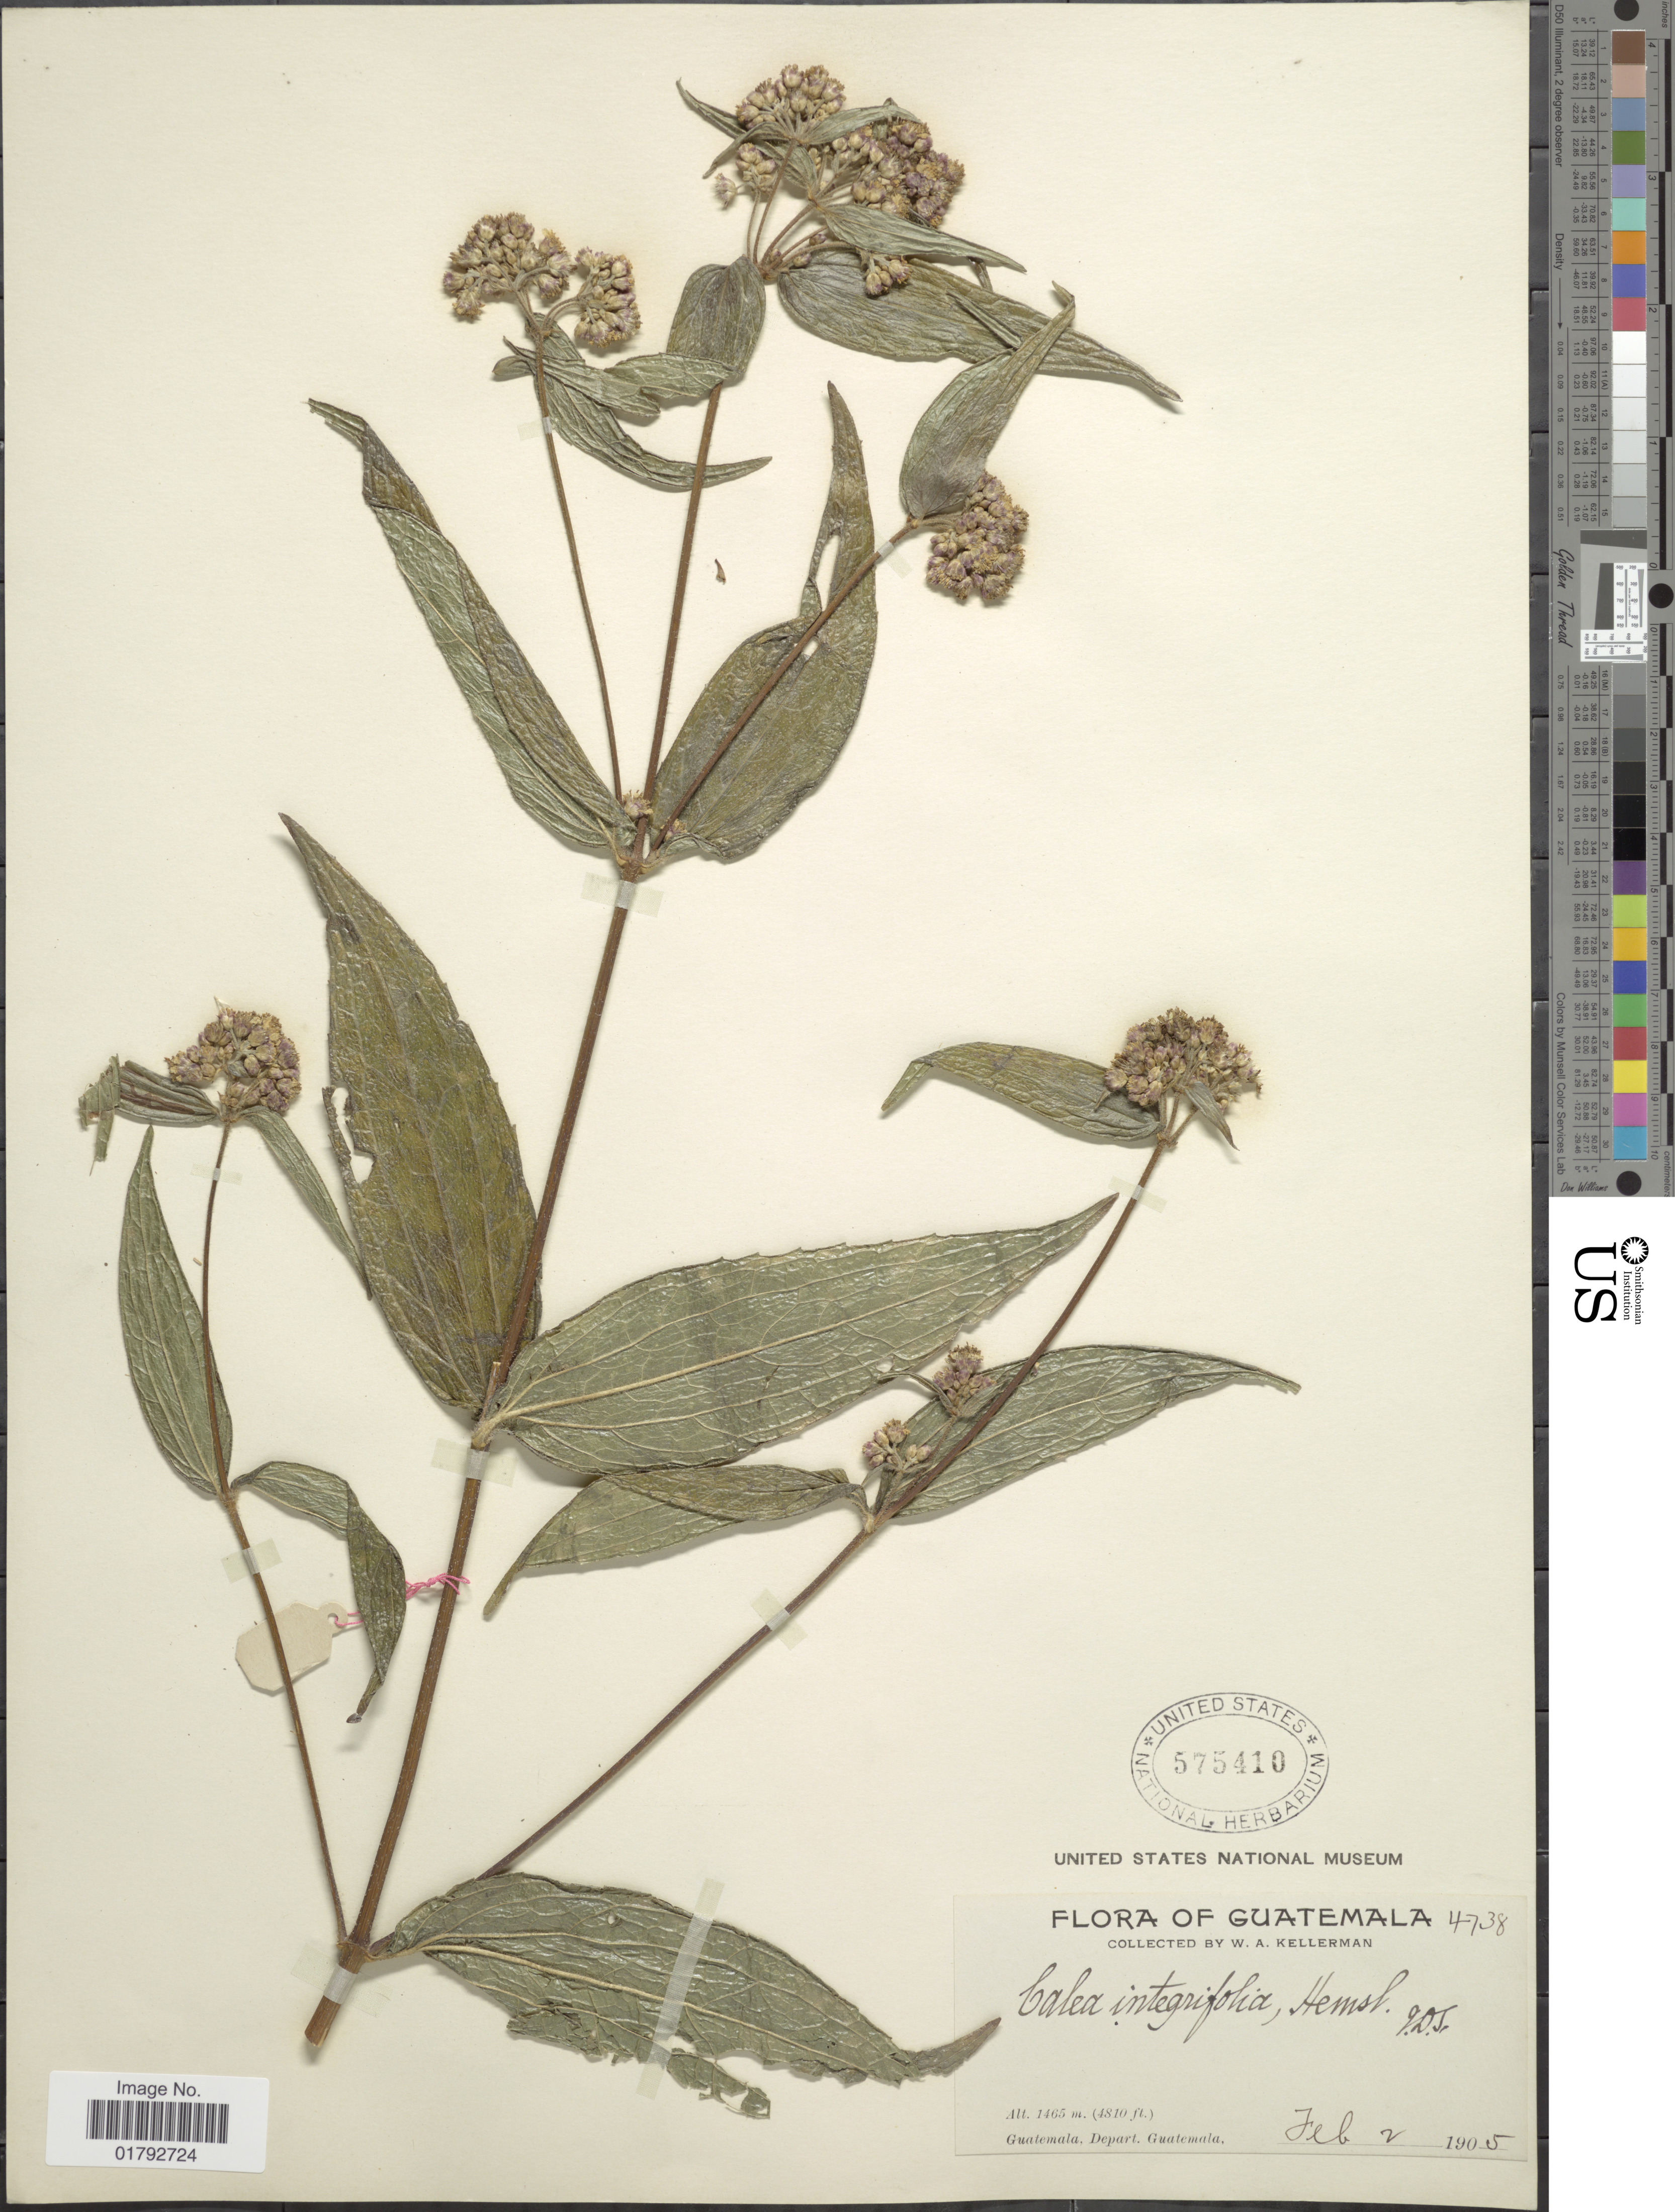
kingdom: Plantae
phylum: Tracheophyta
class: Magnoliopsida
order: Asterales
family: Asteraceae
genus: Alloispermum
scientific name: Alloispermum integrifolium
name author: (DC.) H. Rob.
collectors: W. Kellerman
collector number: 4738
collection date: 1905-02-02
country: Guatemala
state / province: Guatemala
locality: Guatemala, Depart. Guatemala.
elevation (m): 1465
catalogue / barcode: US 575410